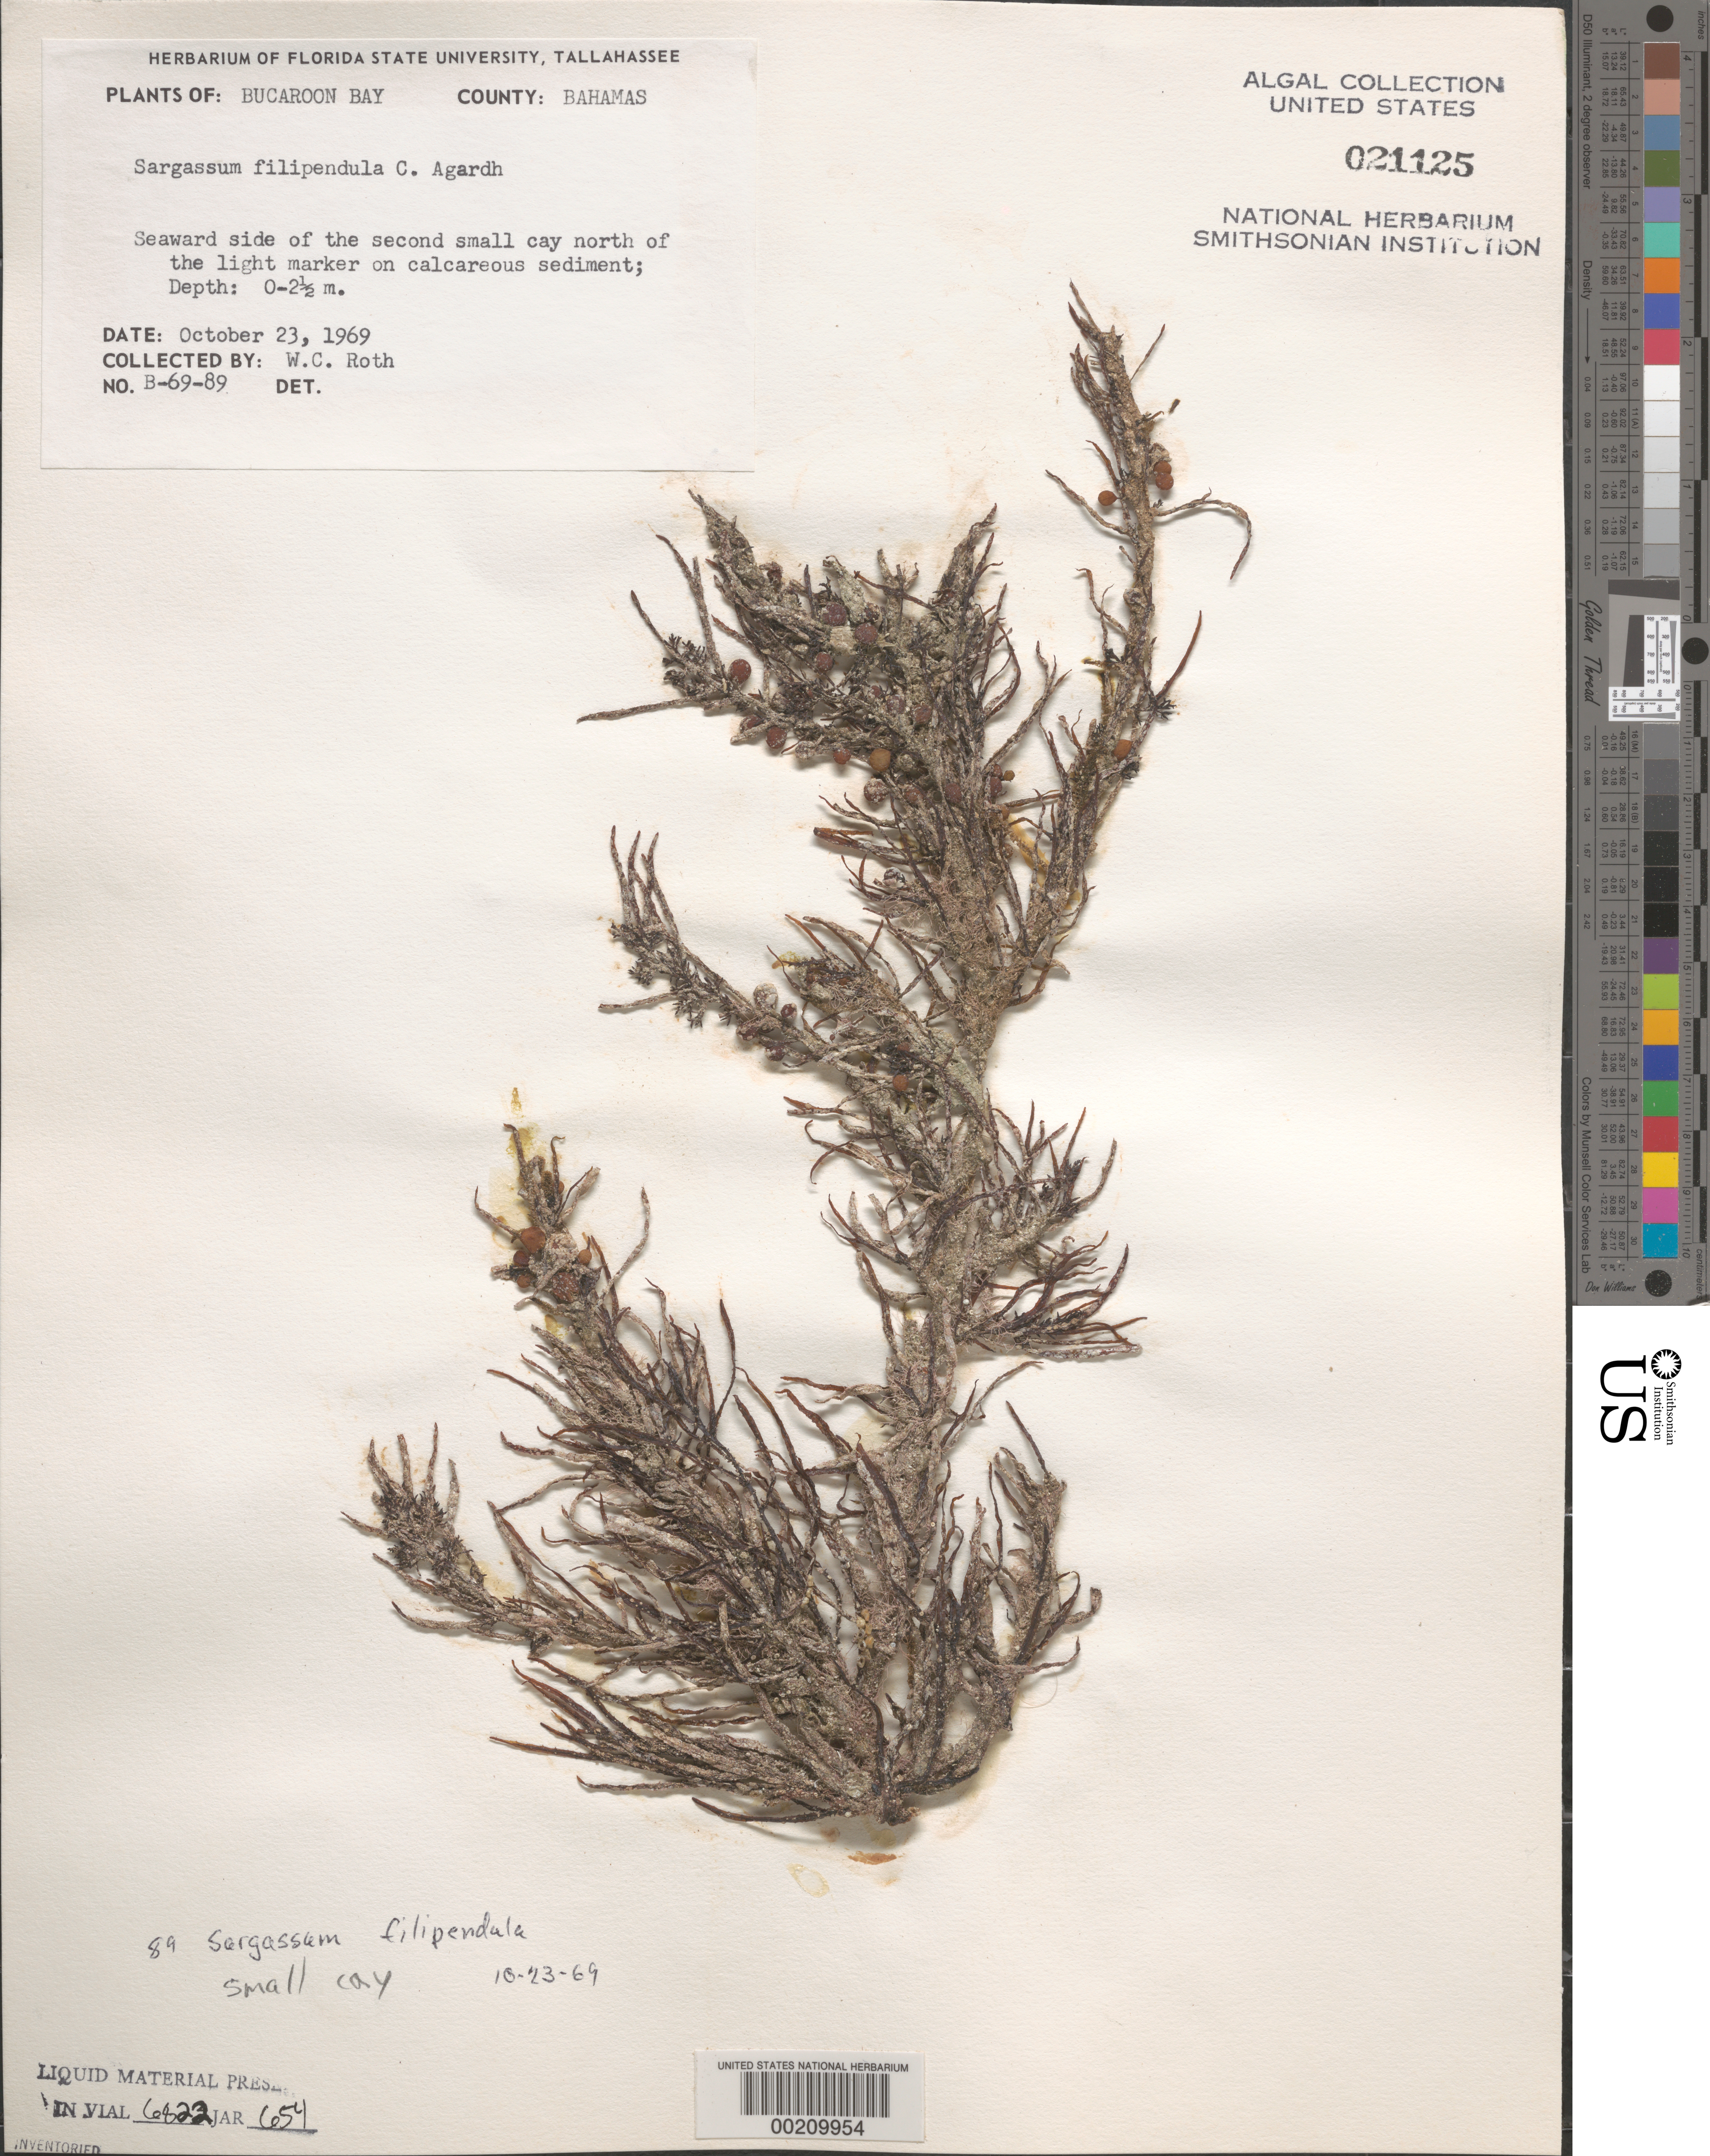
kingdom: Chromista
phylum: Ochrophyta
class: Phaeophyceae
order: Fucales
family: Sargassaceae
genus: Sargassum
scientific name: Sargassum filipendula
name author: C. Agardh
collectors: W. C. Roth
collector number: B-69-89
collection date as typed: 23 Oct 1969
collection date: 1969-10-23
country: Bahamas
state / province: Abaco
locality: Buckaroon bay, great abaco island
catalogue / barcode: US 21125